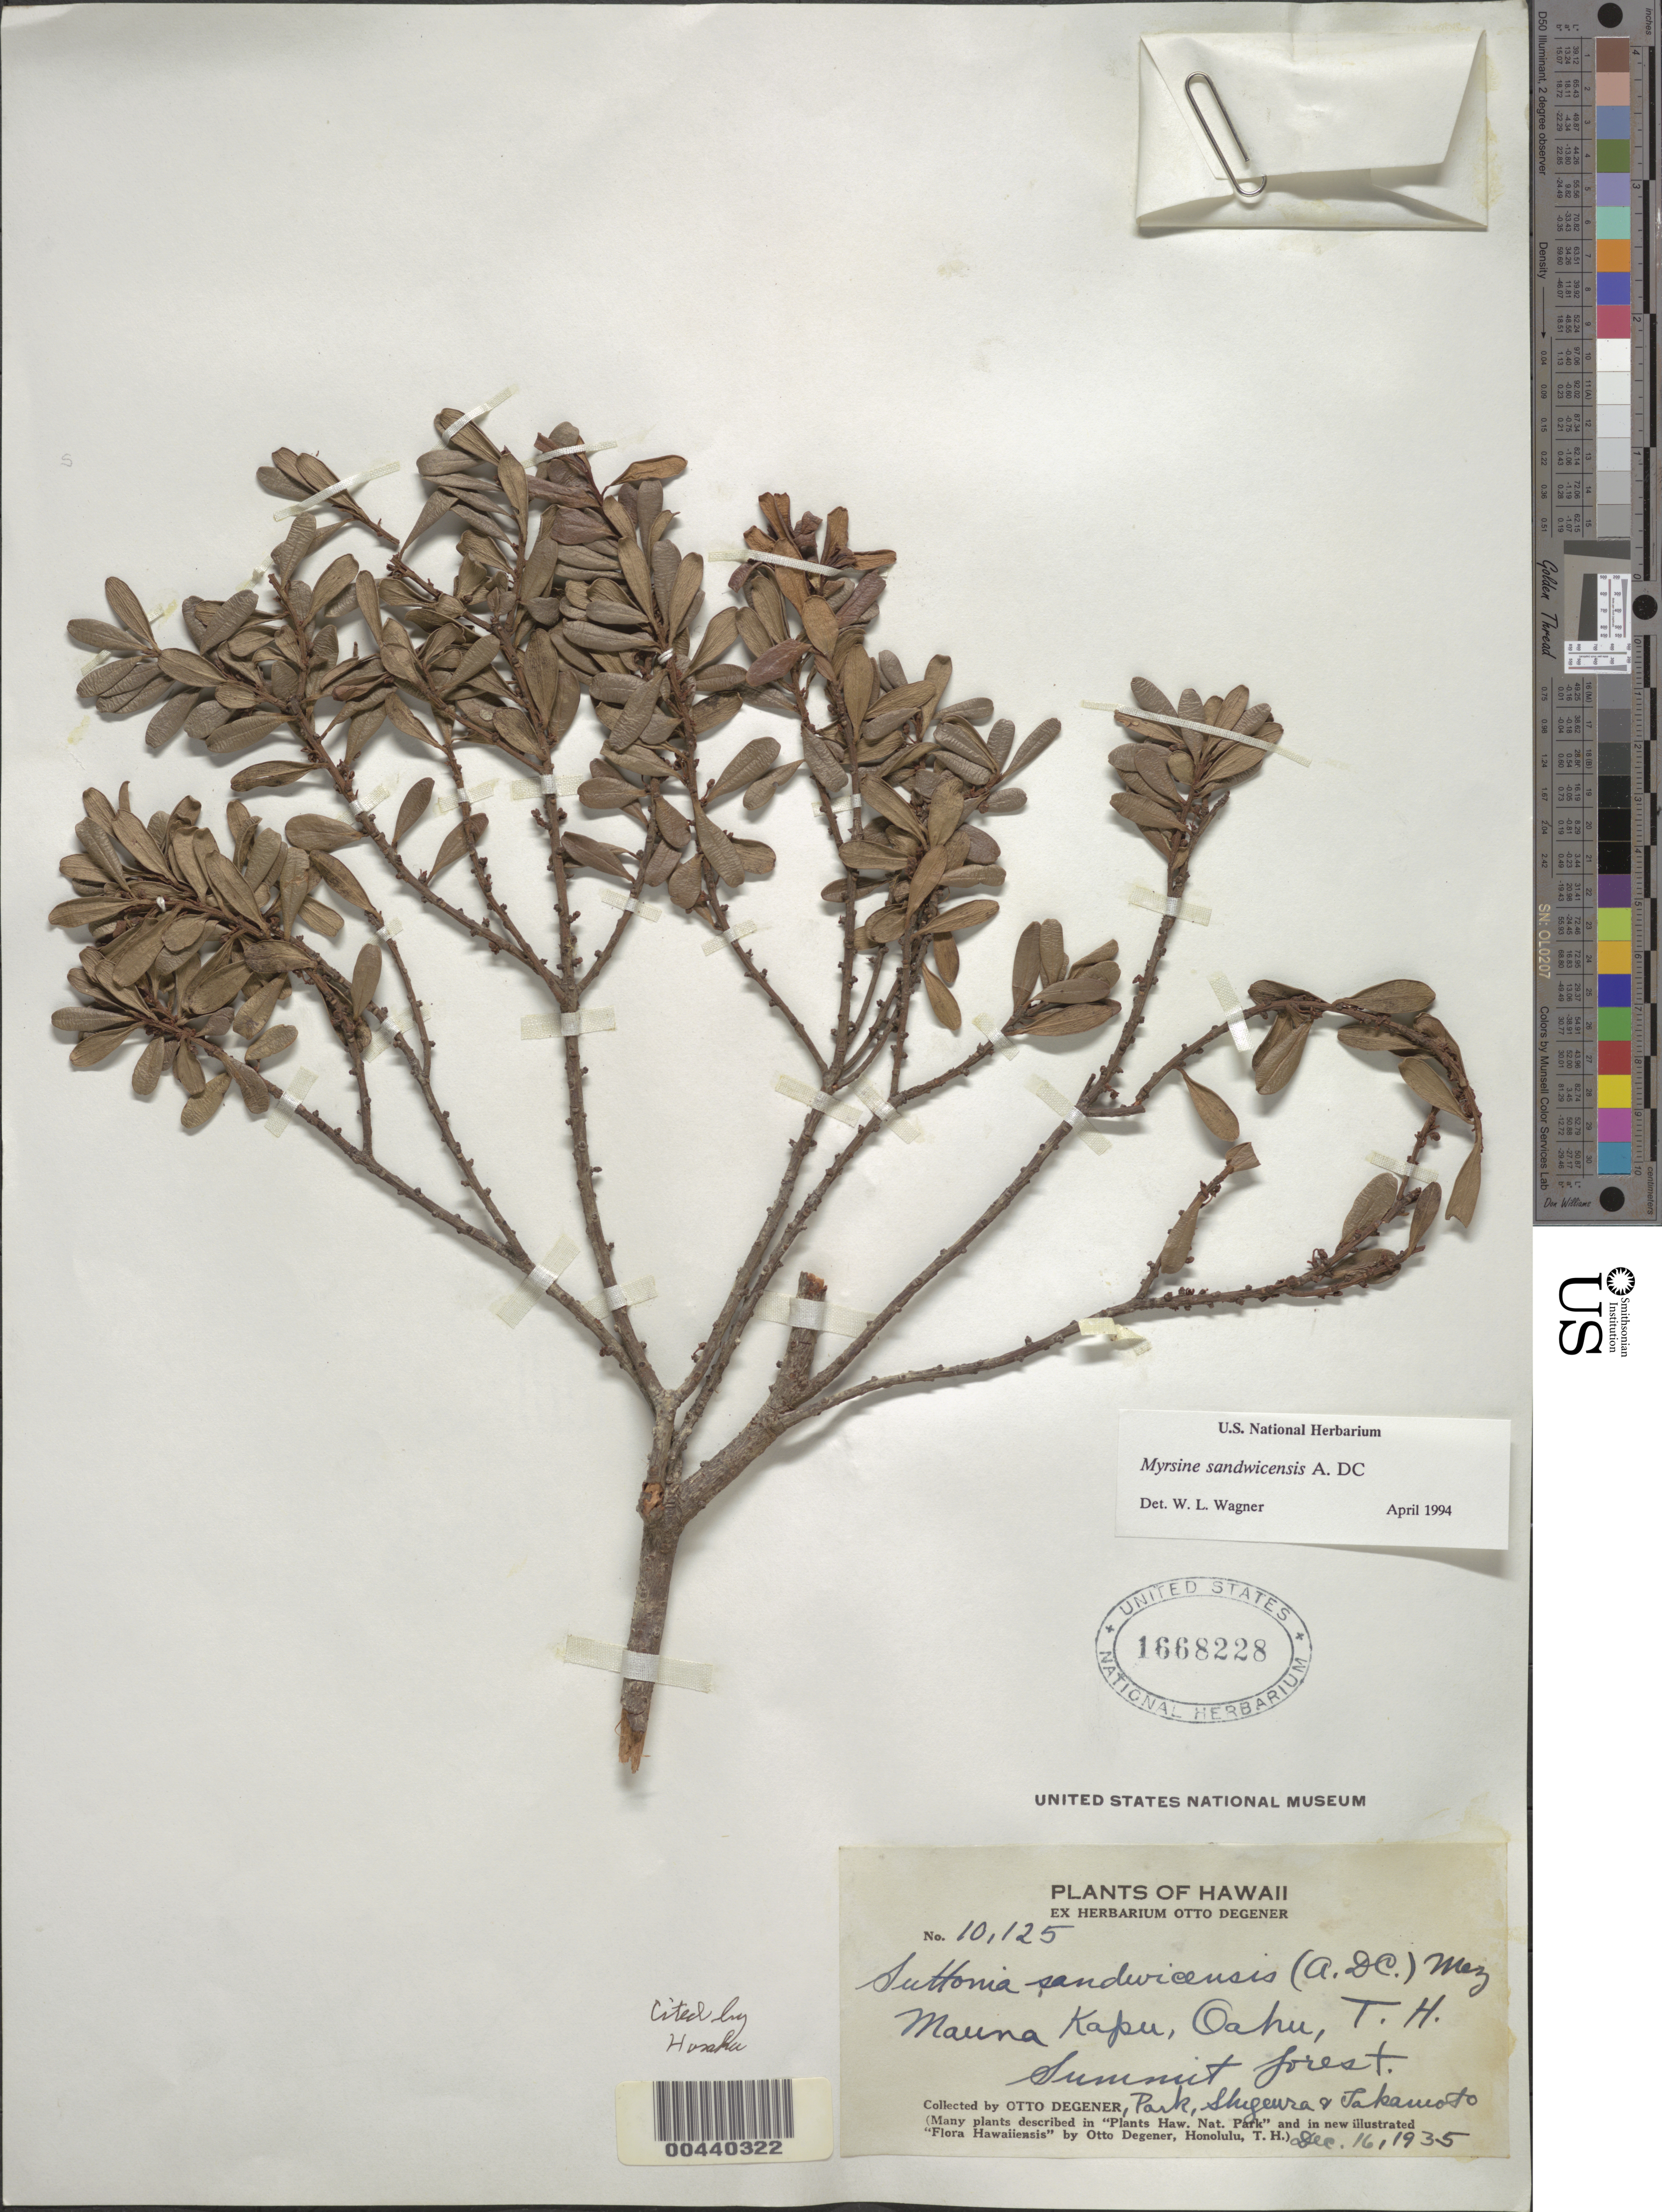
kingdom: Plantae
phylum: Tracheophyta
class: Magnoliopsida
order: Ericales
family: Primulaceae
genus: Myrsine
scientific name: Myrsine sandwicensis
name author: A. DC.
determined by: Wagner, W. L., (BOT), Smithsonian Institution - National Museum of Natural History (UNITED STATES)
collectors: O. Degener, Park, Shigeura & -. Takamoto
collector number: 10125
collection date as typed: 16 Dec 1935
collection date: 1935-12-16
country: United States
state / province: Hawaii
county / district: Honolulu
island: Oahu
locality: Mauna Kapu, summit forest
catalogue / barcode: US 1668228